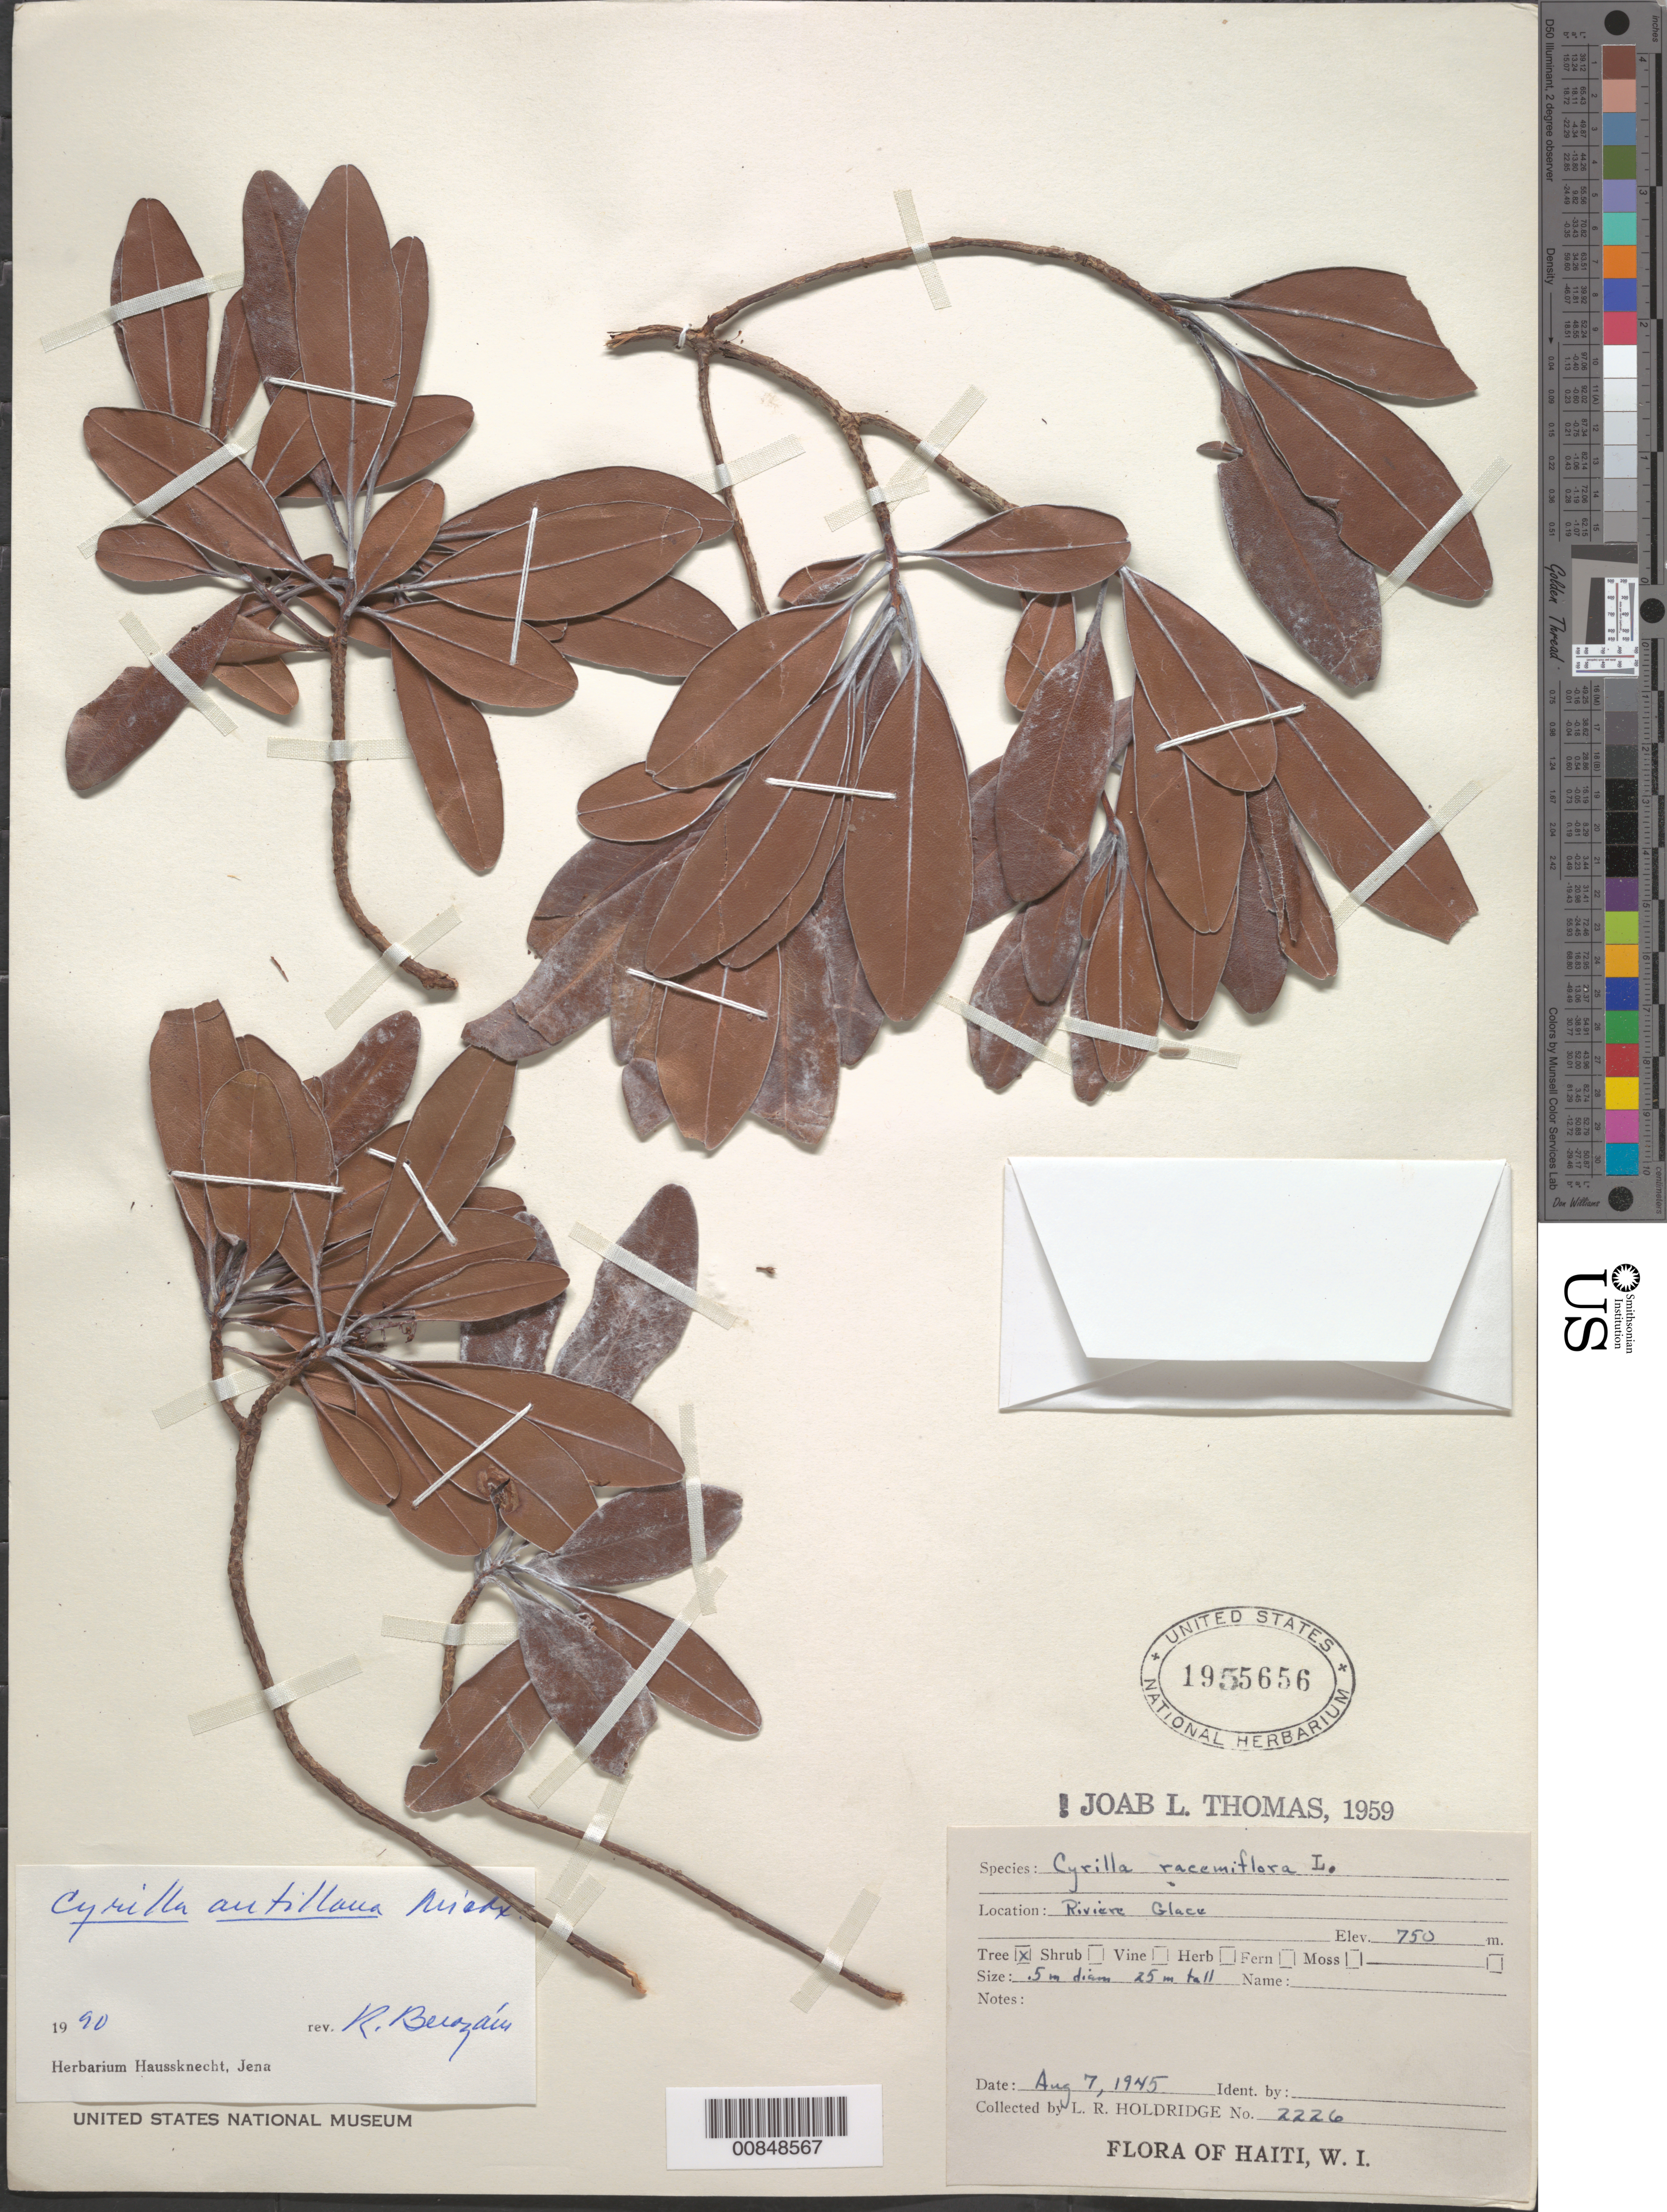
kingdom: Plantae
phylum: Tracheophyta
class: Magnoliopsida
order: Ericales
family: Cyrillaceae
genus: Cyrilla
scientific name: Cyrilla racemiflora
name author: L.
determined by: Berazaín, R.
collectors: L. Holdridge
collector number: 2226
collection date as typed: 07 Aug 1945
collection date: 1945-08-07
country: Haiti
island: Hispaniola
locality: Riviere Glace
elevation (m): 750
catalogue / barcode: US 1955656